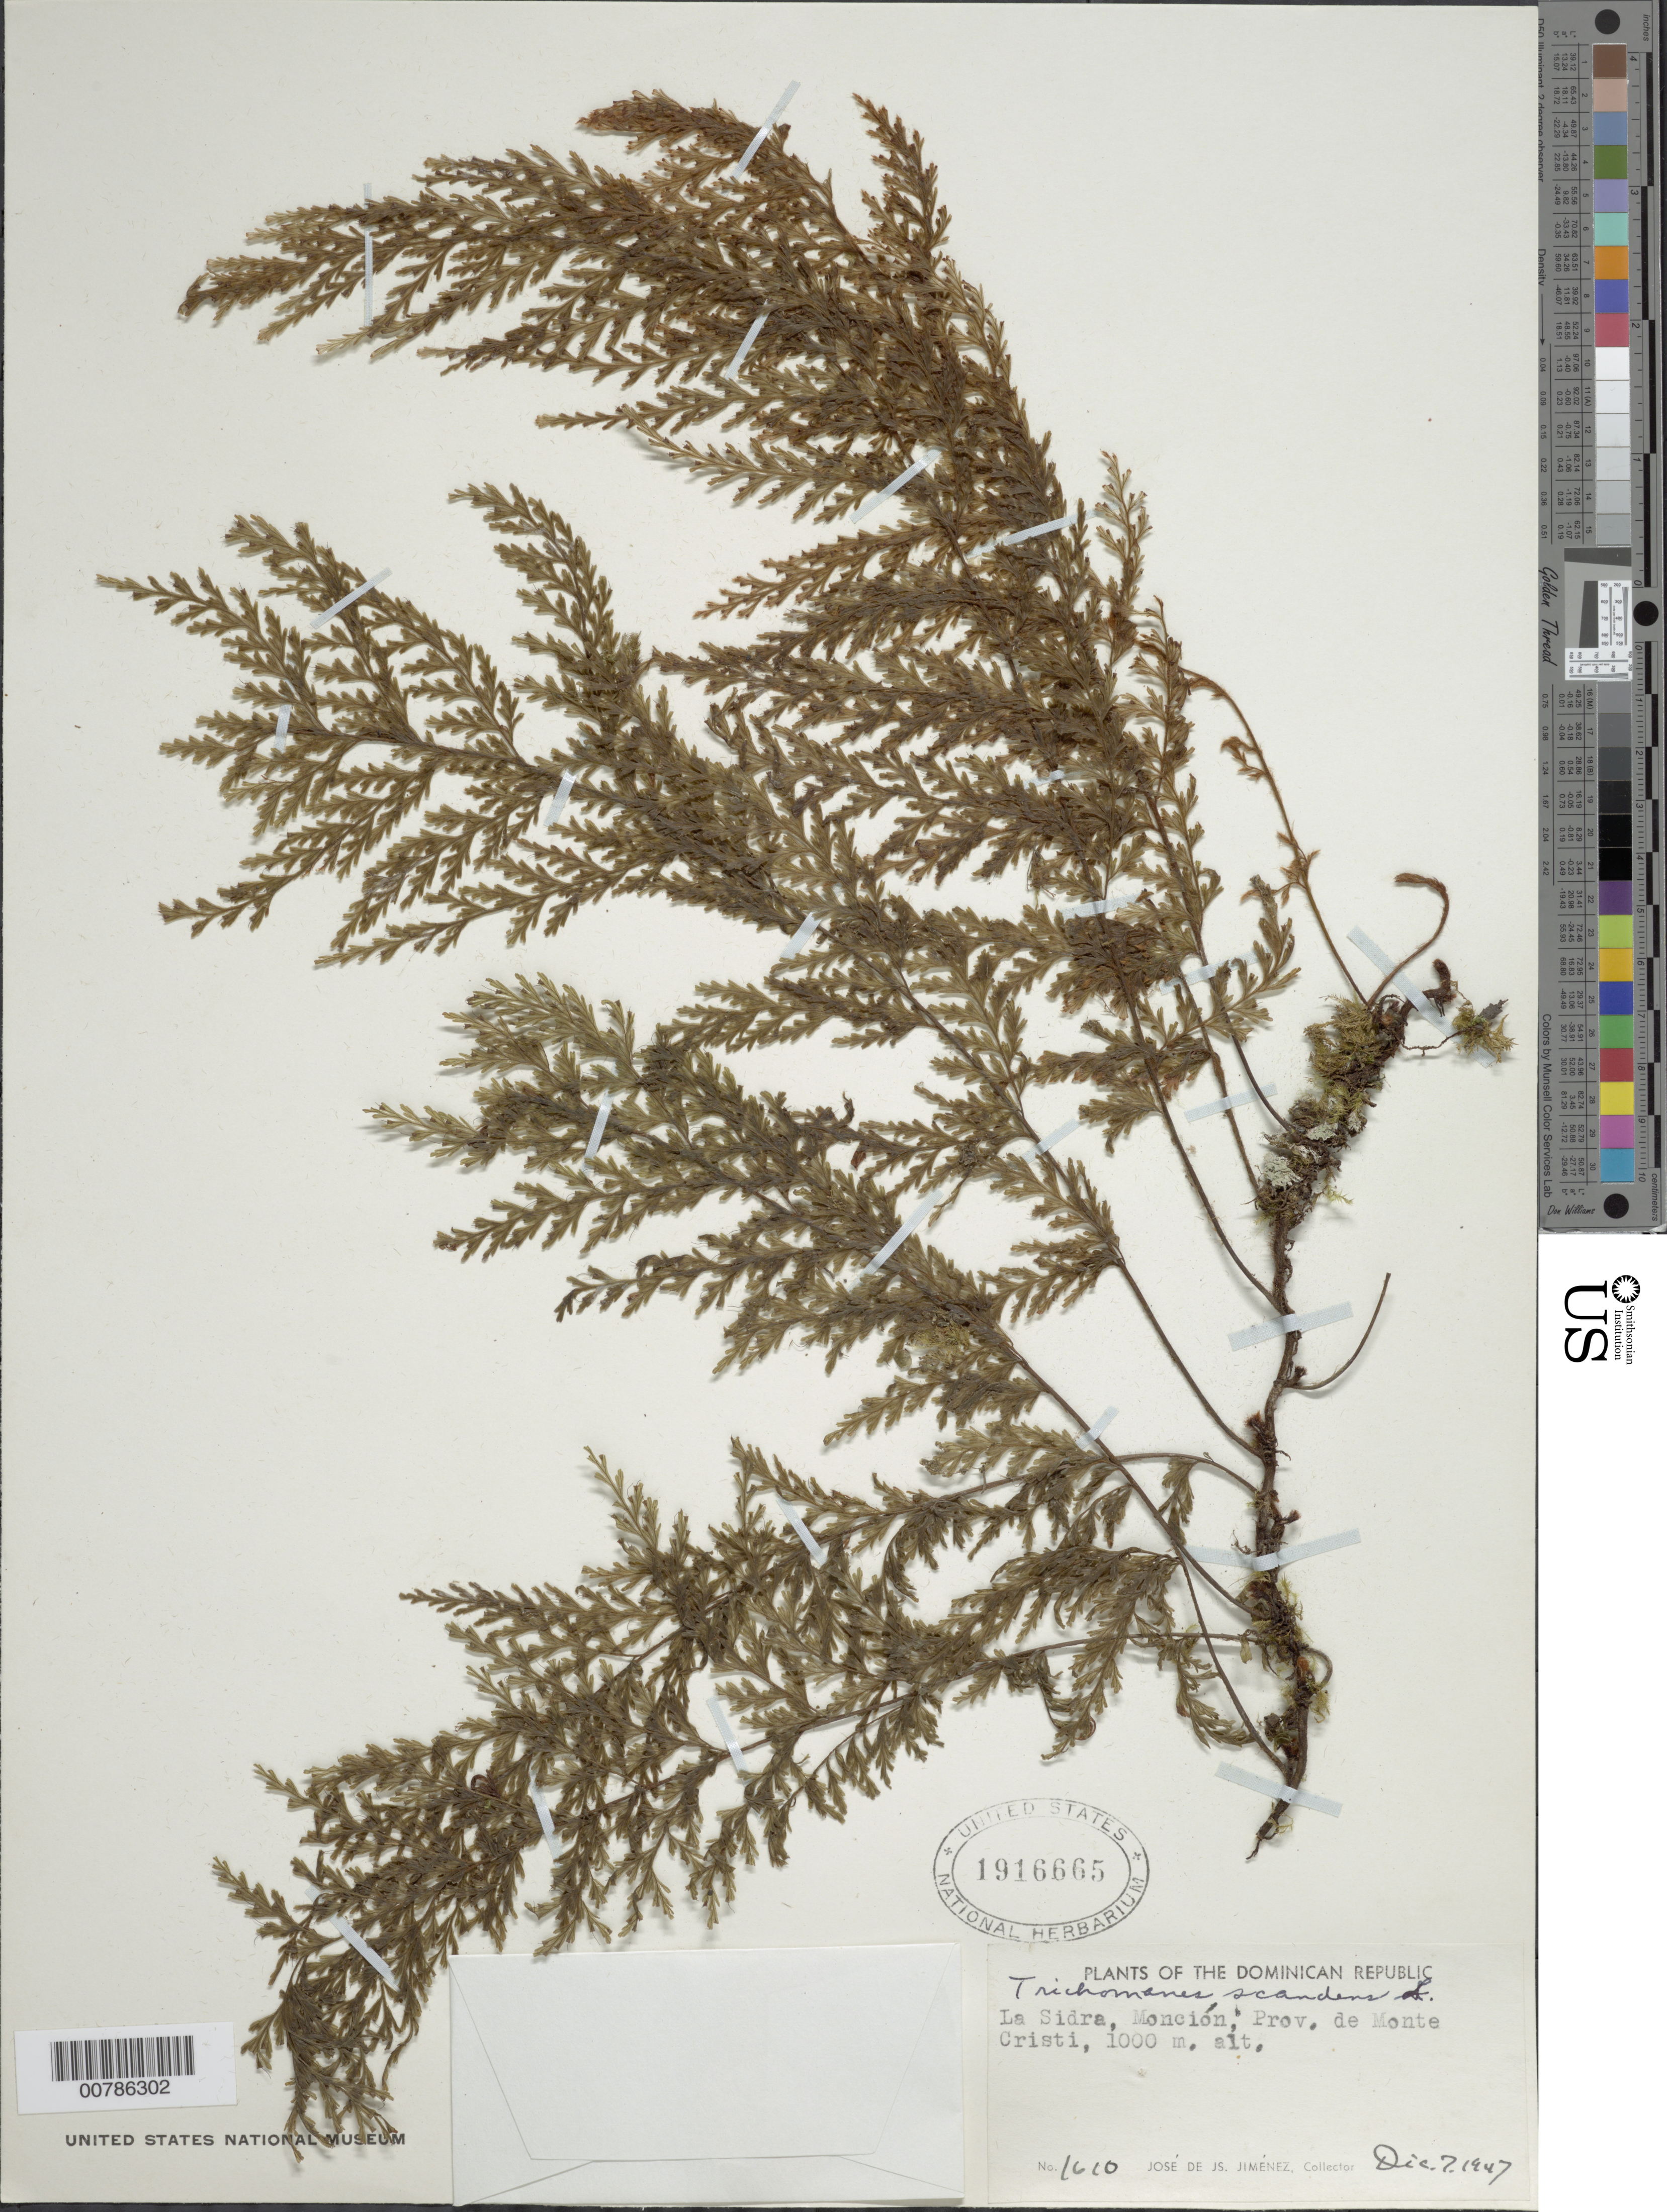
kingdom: Plantae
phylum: Tracheophyta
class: Polypodiopsida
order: Hymenophyllales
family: Hymenophyllaceae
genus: Trichomanes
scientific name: Trichomanes scandens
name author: L.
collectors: J. J. Jiménez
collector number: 1610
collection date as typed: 07 Dec 1947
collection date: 1947-12-07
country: Dominican Republic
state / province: Monte Cristi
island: Hispaniola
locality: La Sidra, Monción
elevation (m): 1000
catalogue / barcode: US 1916665